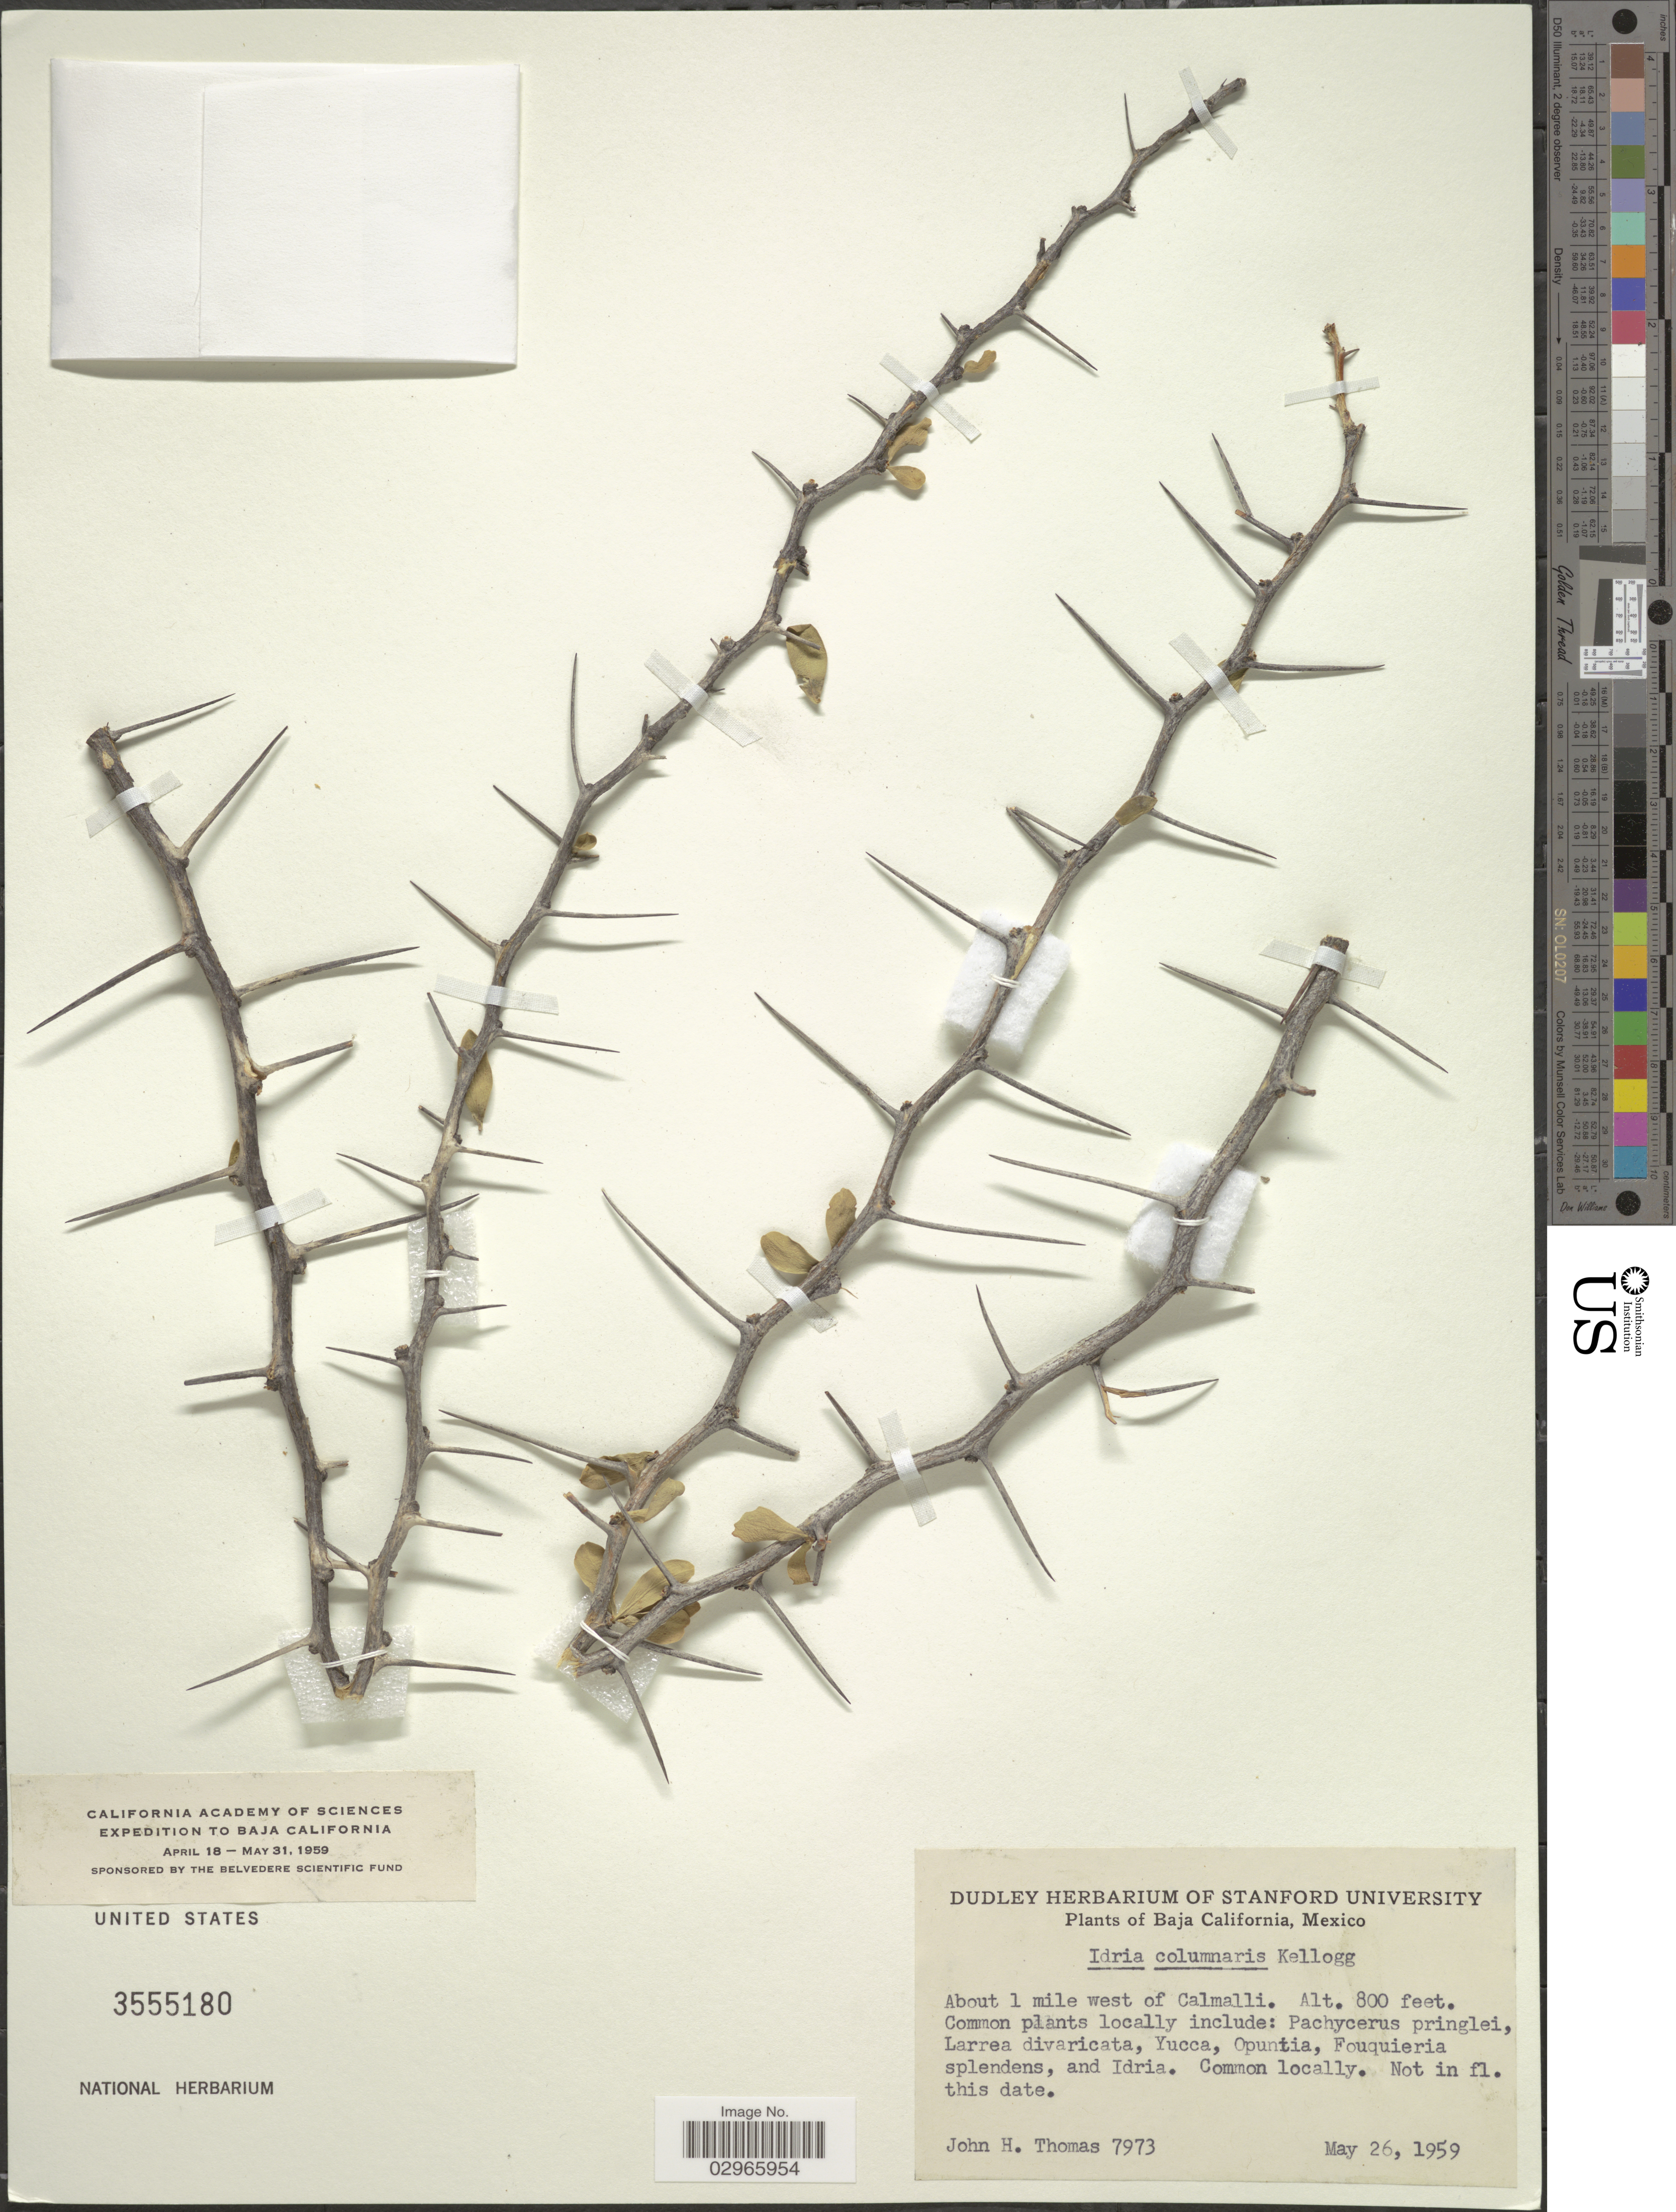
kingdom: Plantae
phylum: Tracheophyta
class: Magnoliopsida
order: Ericales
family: Fouquieriaceae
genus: Fouquieria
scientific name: Fouquieria columnaris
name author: Kellogg ex Curran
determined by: Strong, Mark T., (BOT), Smithsonian Institution - National Museum of Natural History (UNITED STATES)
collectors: J. H. Thomas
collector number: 7973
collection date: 1959-05-26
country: Mexico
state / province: Baja California Norte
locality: About 1 mile west of Calmalli.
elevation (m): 244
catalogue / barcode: US 3555180